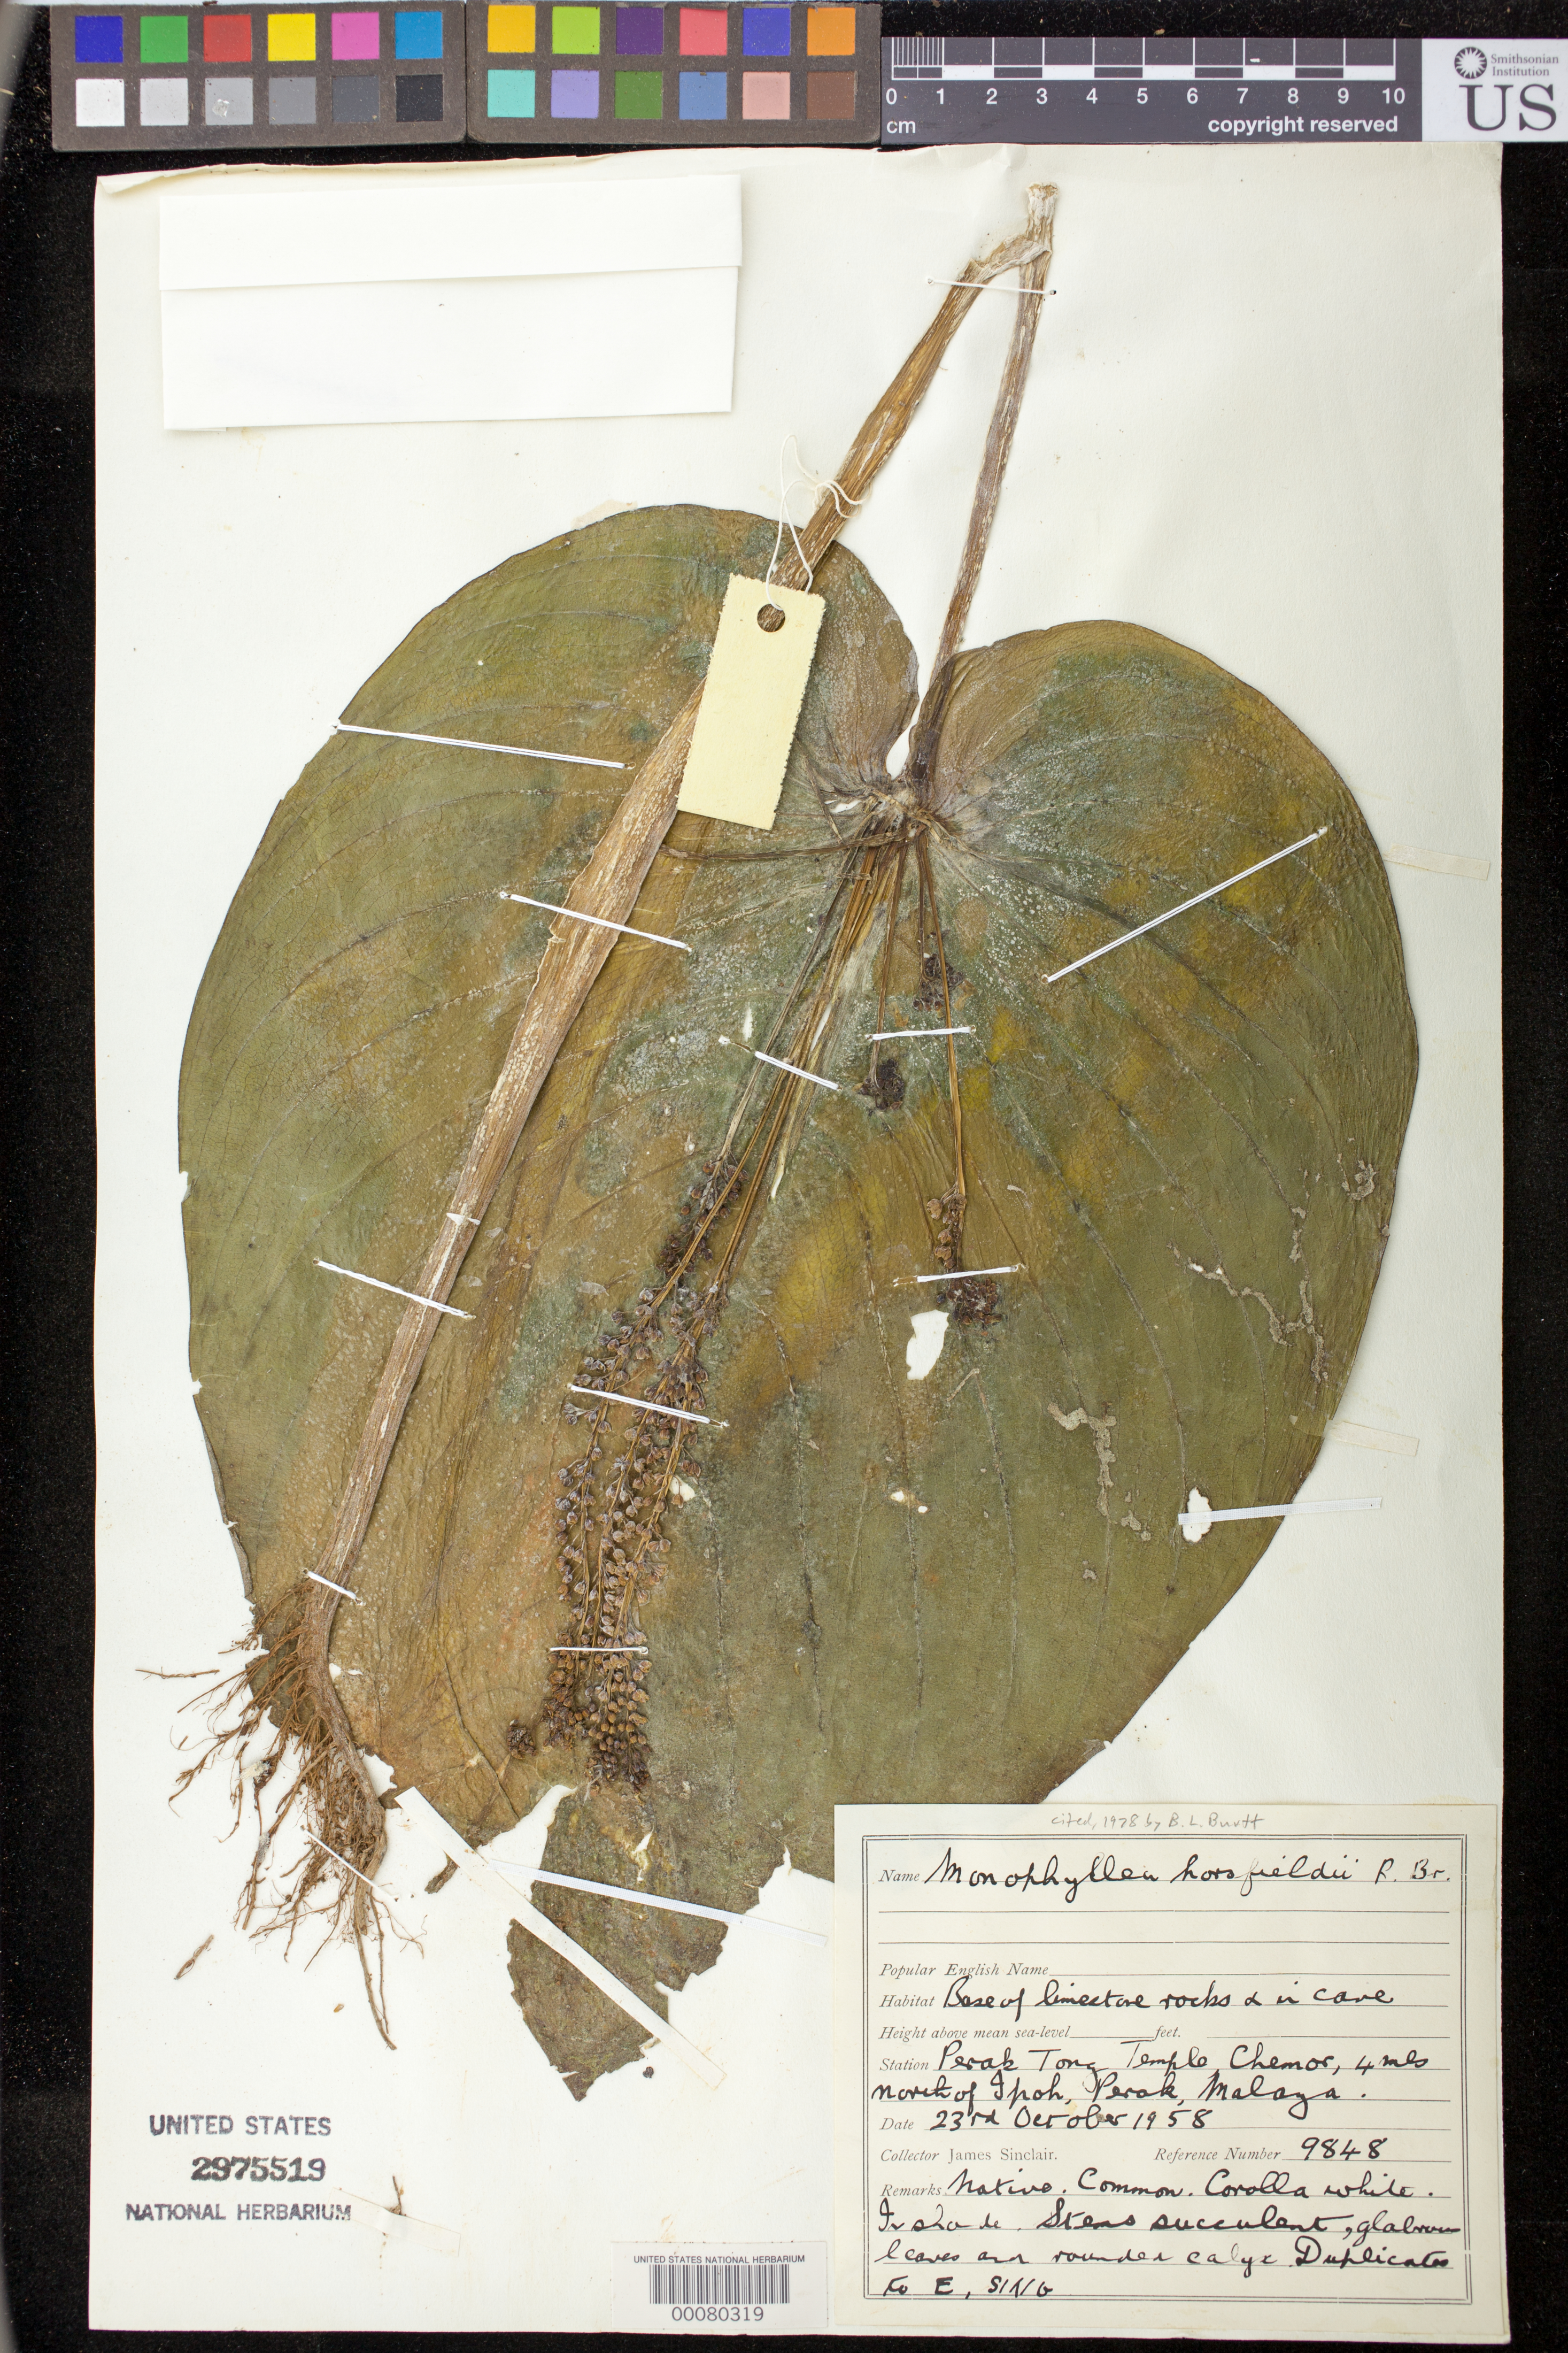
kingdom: Plantae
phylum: Tracheophyta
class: Magnoliopsida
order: Lamiales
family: Gesneriaceae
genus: Monophyllaea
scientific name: Monophyllaea horsfieldii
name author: R. Br.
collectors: J. Sinclair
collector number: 9848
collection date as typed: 23 Oct 1958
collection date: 1958-10-23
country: Malaysia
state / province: Perak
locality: Perak, Tong temple chemor, 4 mi n of ipoh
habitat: Base of limestone rocks and in cave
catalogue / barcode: US 2975519